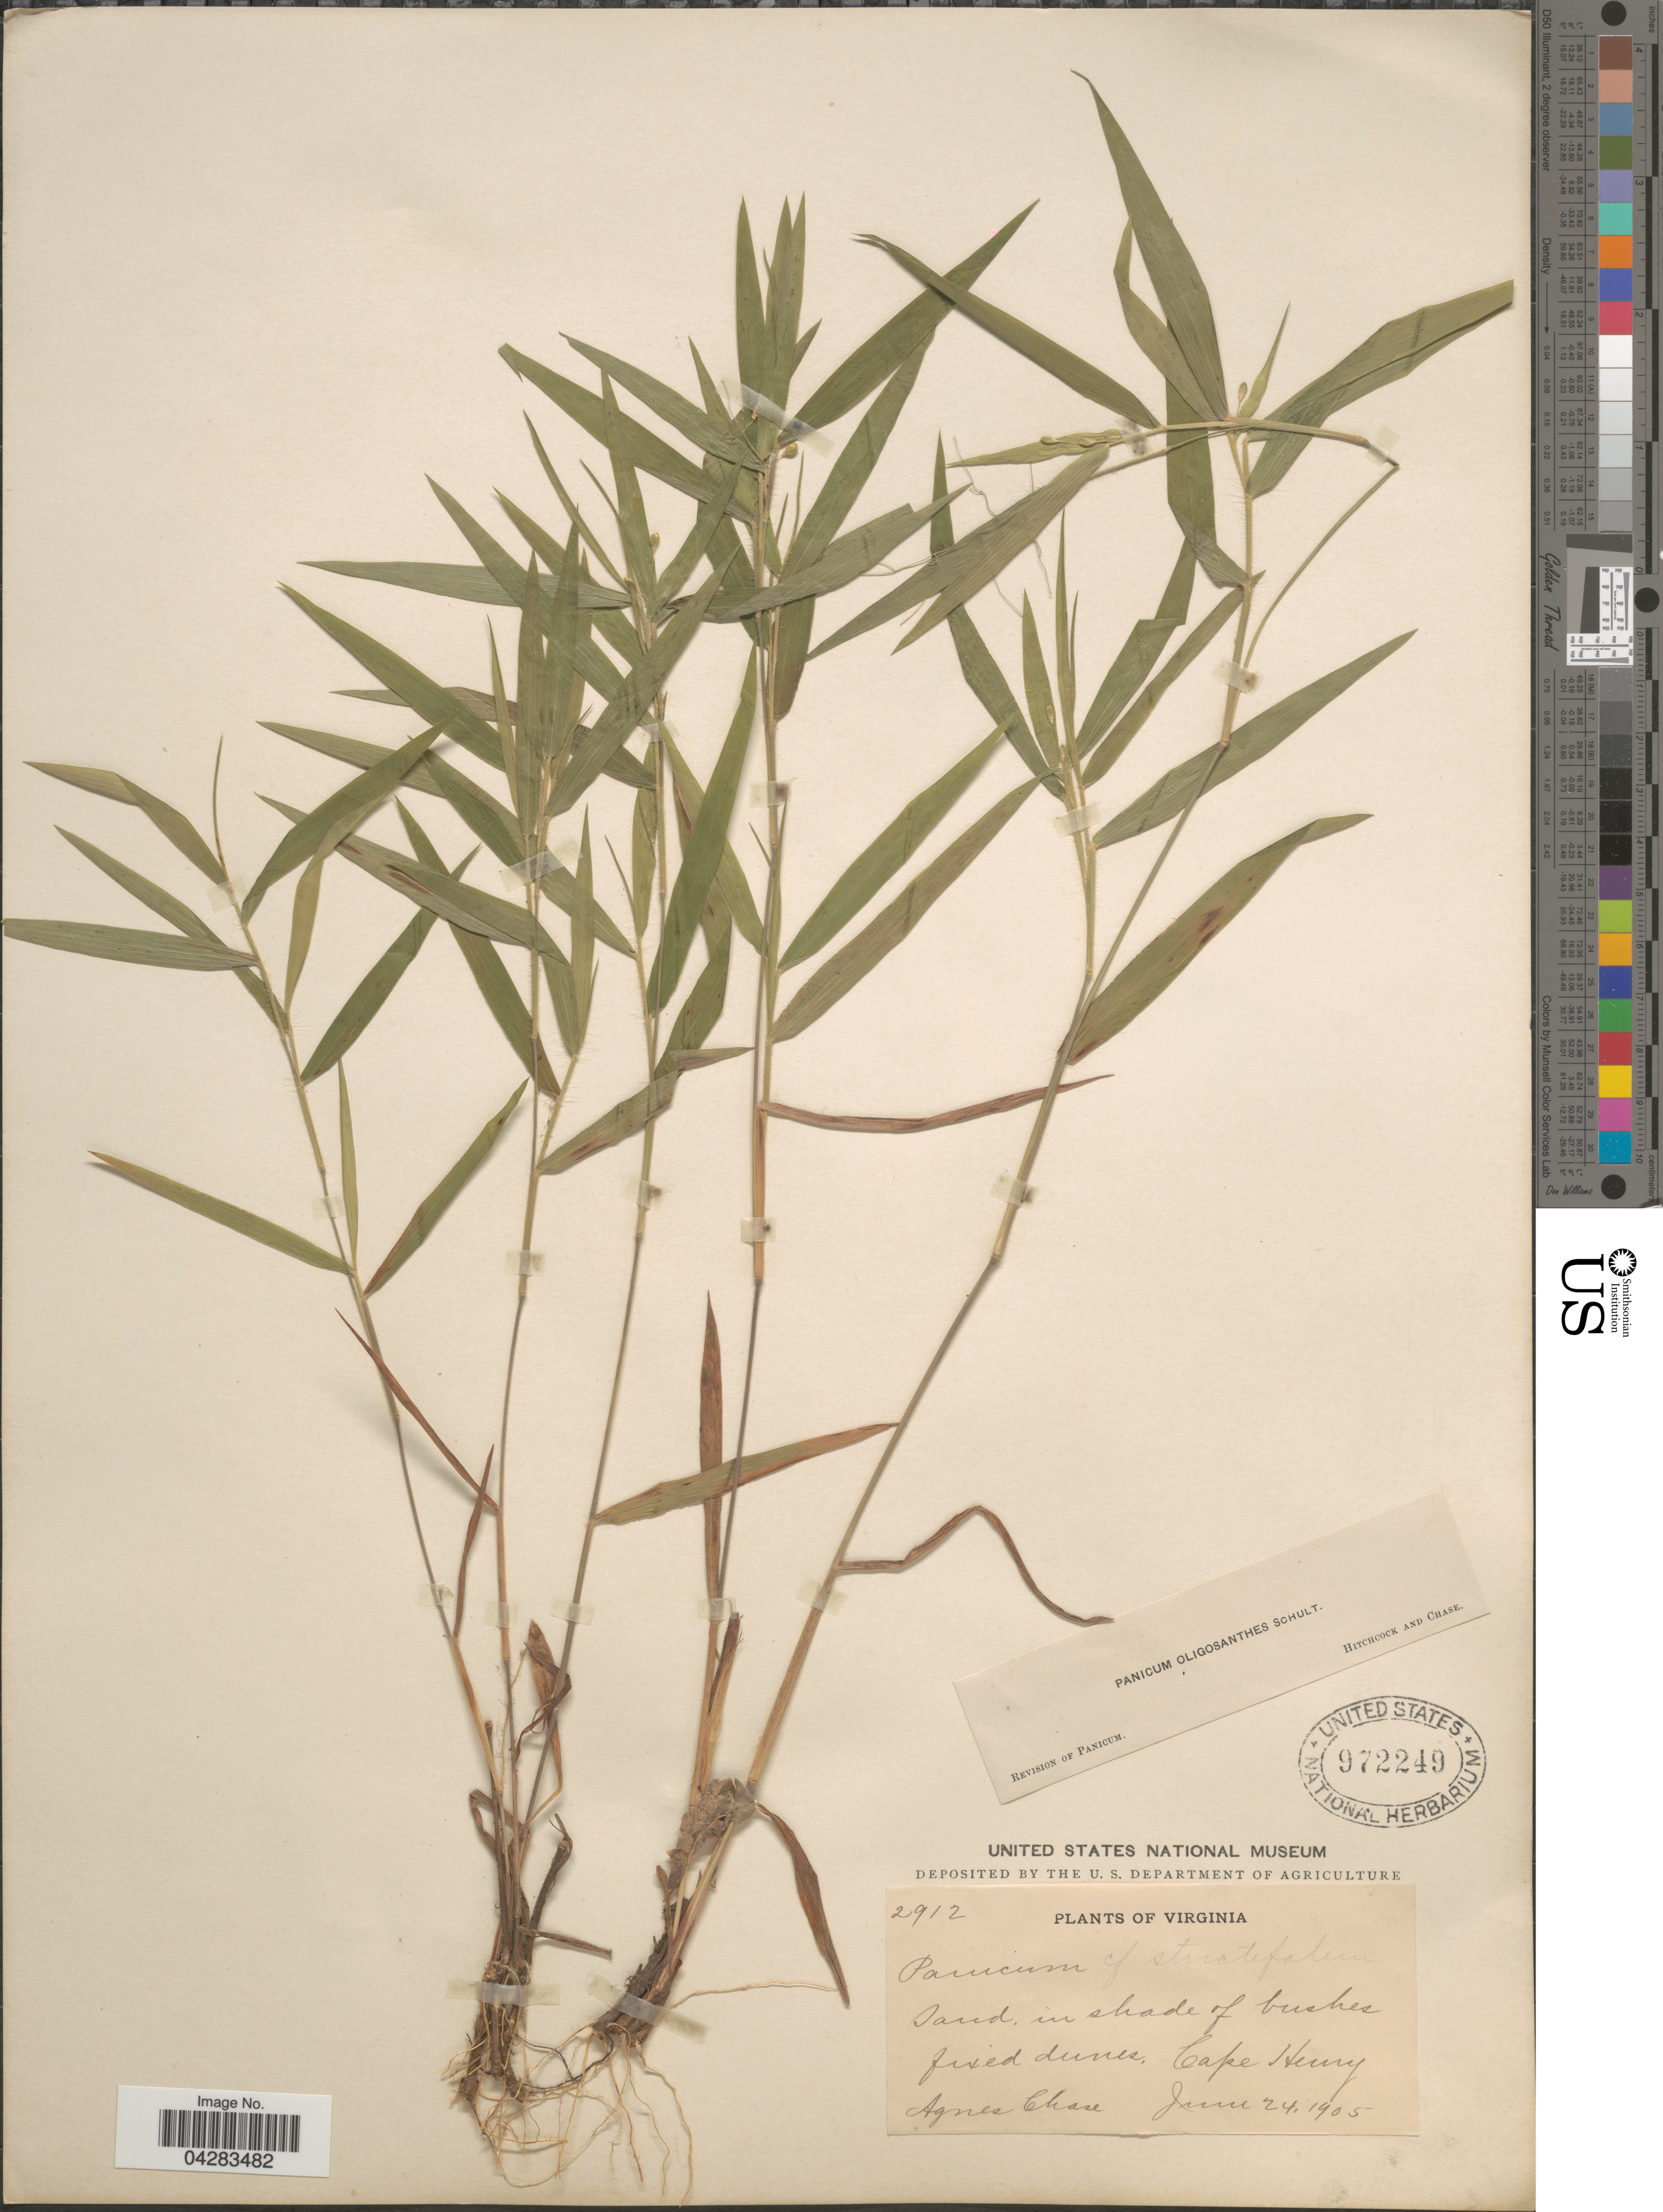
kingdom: Plantae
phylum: Tracheophyta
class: Liliopsida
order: Poales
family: Poaceae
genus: Dichanthelium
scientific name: Dichanthelium oligosanthes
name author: (Schult.) Gould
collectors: A. Chase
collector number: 2912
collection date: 1905-06-24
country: United States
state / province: Virginia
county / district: City of Virginia Beach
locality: Cape Henry.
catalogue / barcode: US 972249